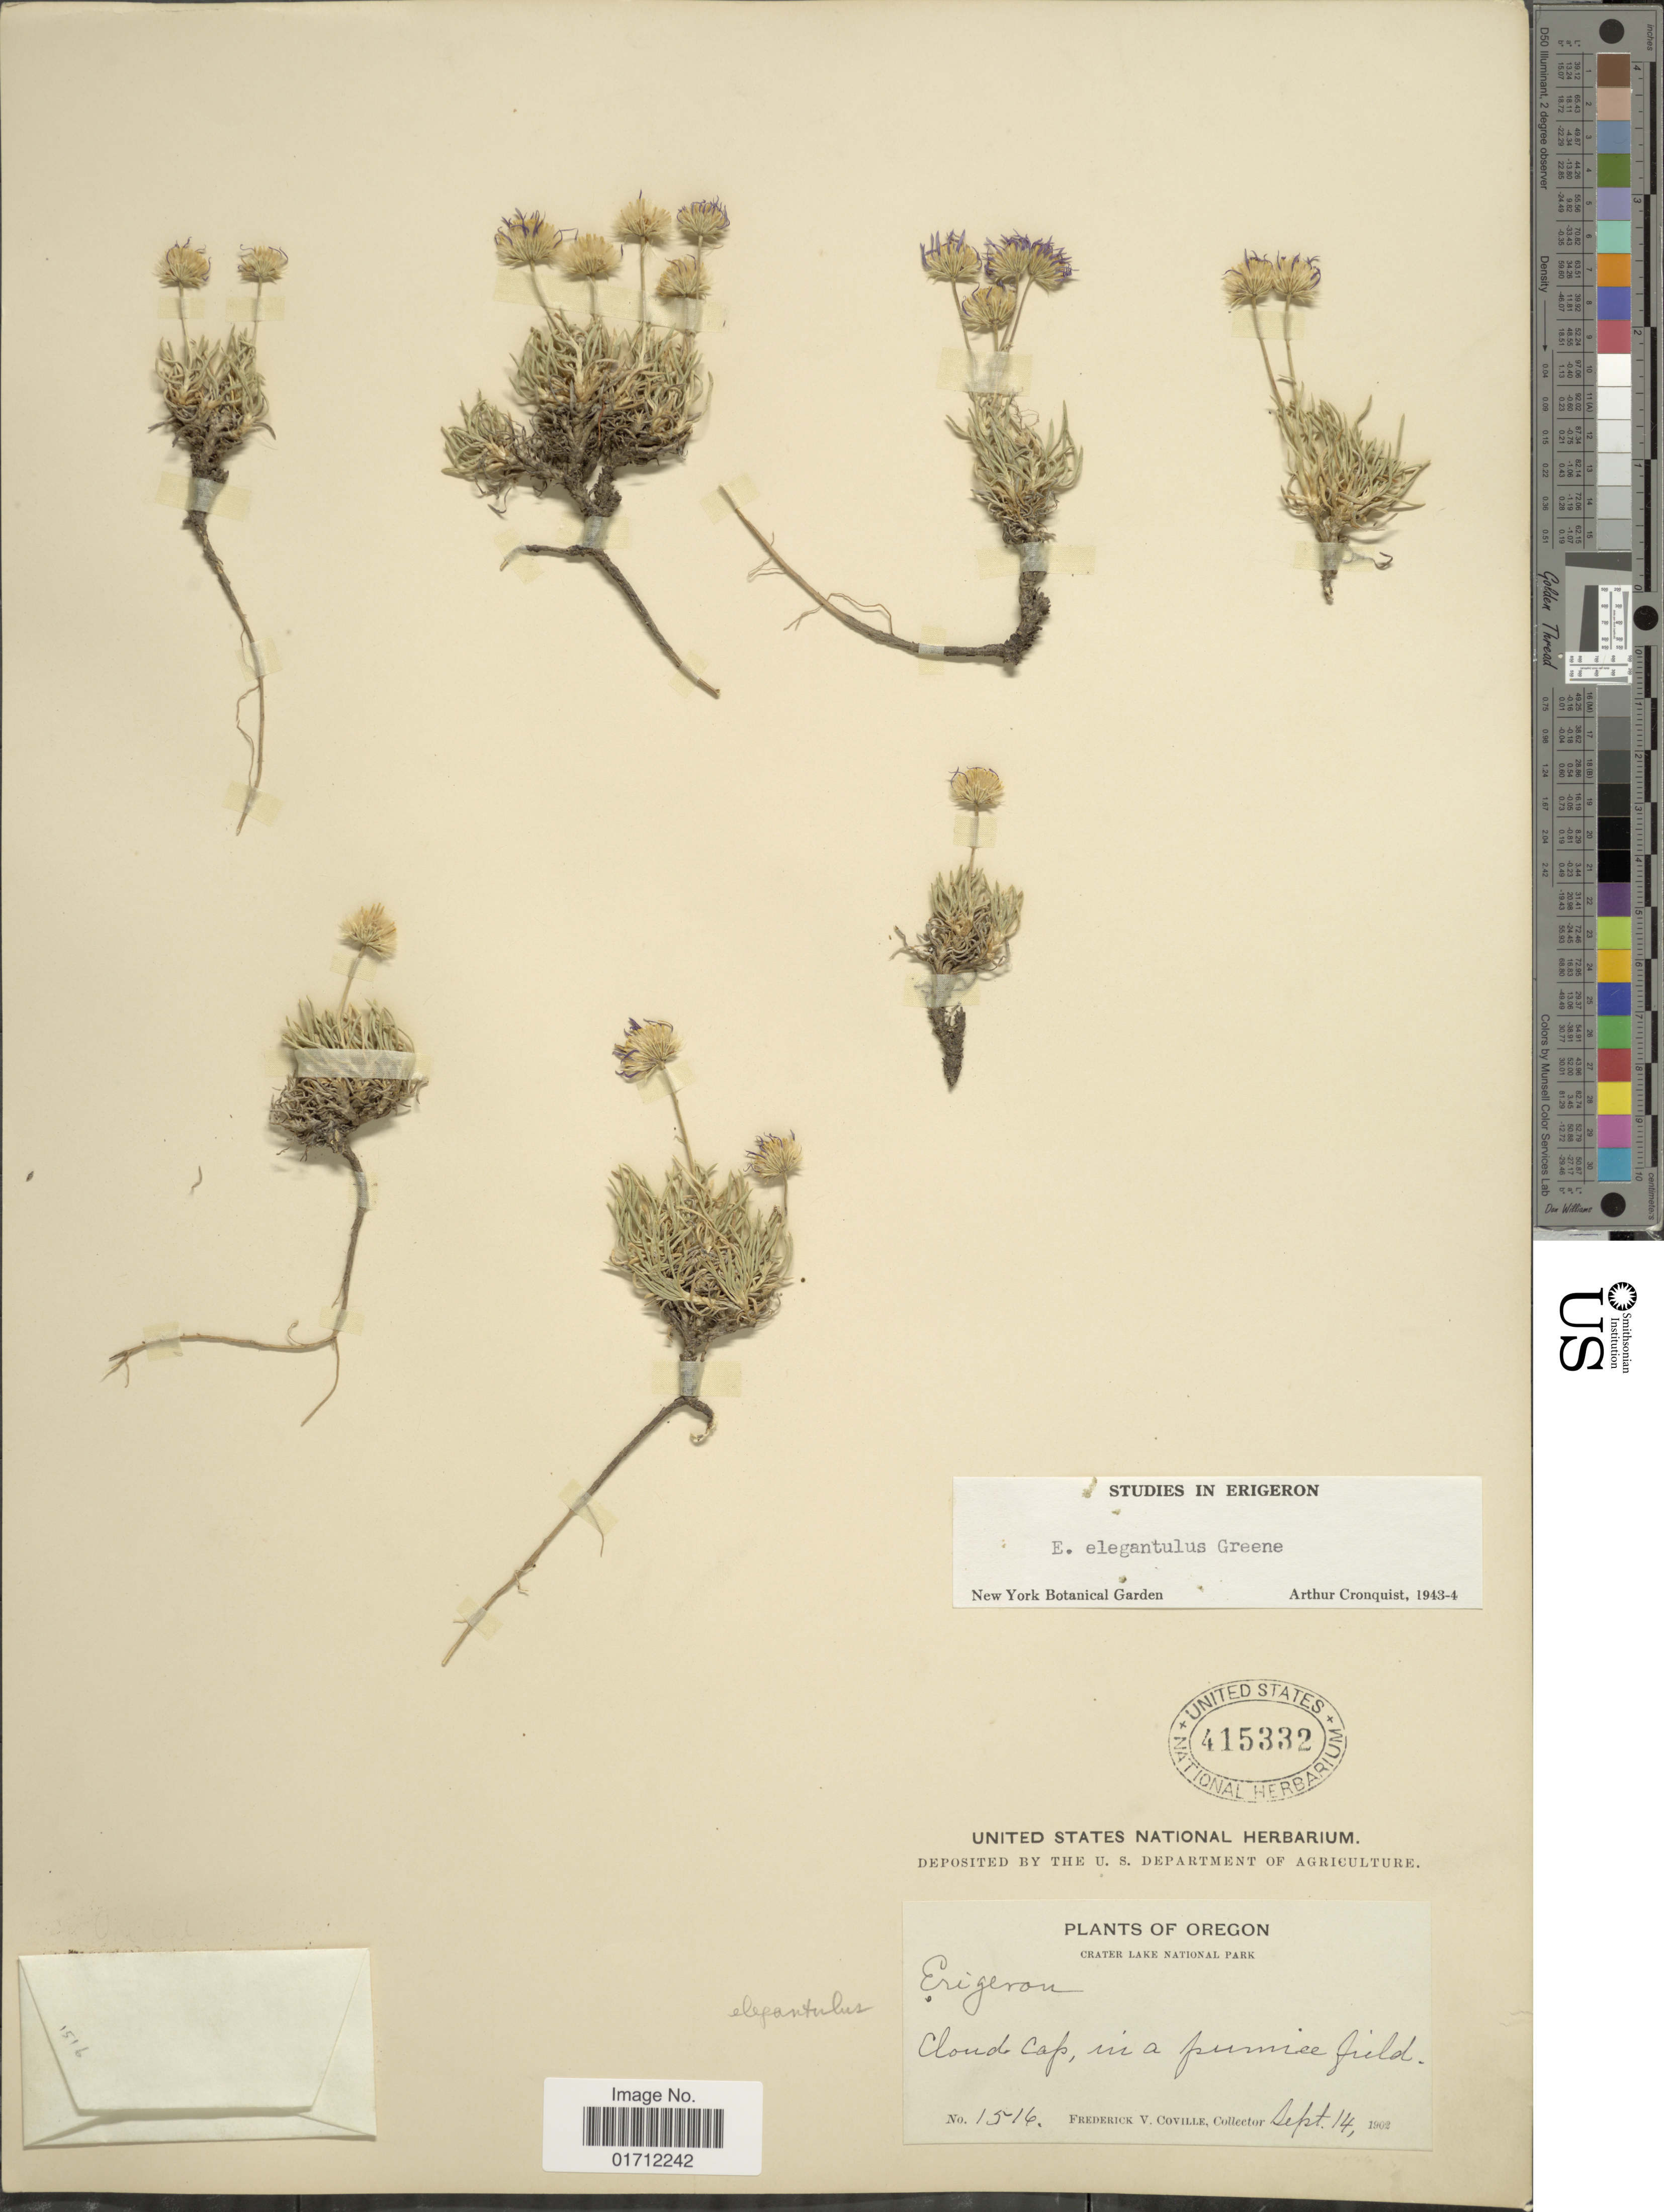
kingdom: Plantae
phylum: Tracheophyta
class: Magnoliopsida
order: Asterales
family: Asteraceae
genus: Erigeron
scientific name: Erigeron elegantulus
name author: Greene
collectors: F. V. Coville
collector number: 1516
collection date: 1902-09-14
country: United States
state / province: Oregon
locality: Crater Lake National Lake, Cloud Cap, in a pumie field.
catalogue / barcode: US 415332